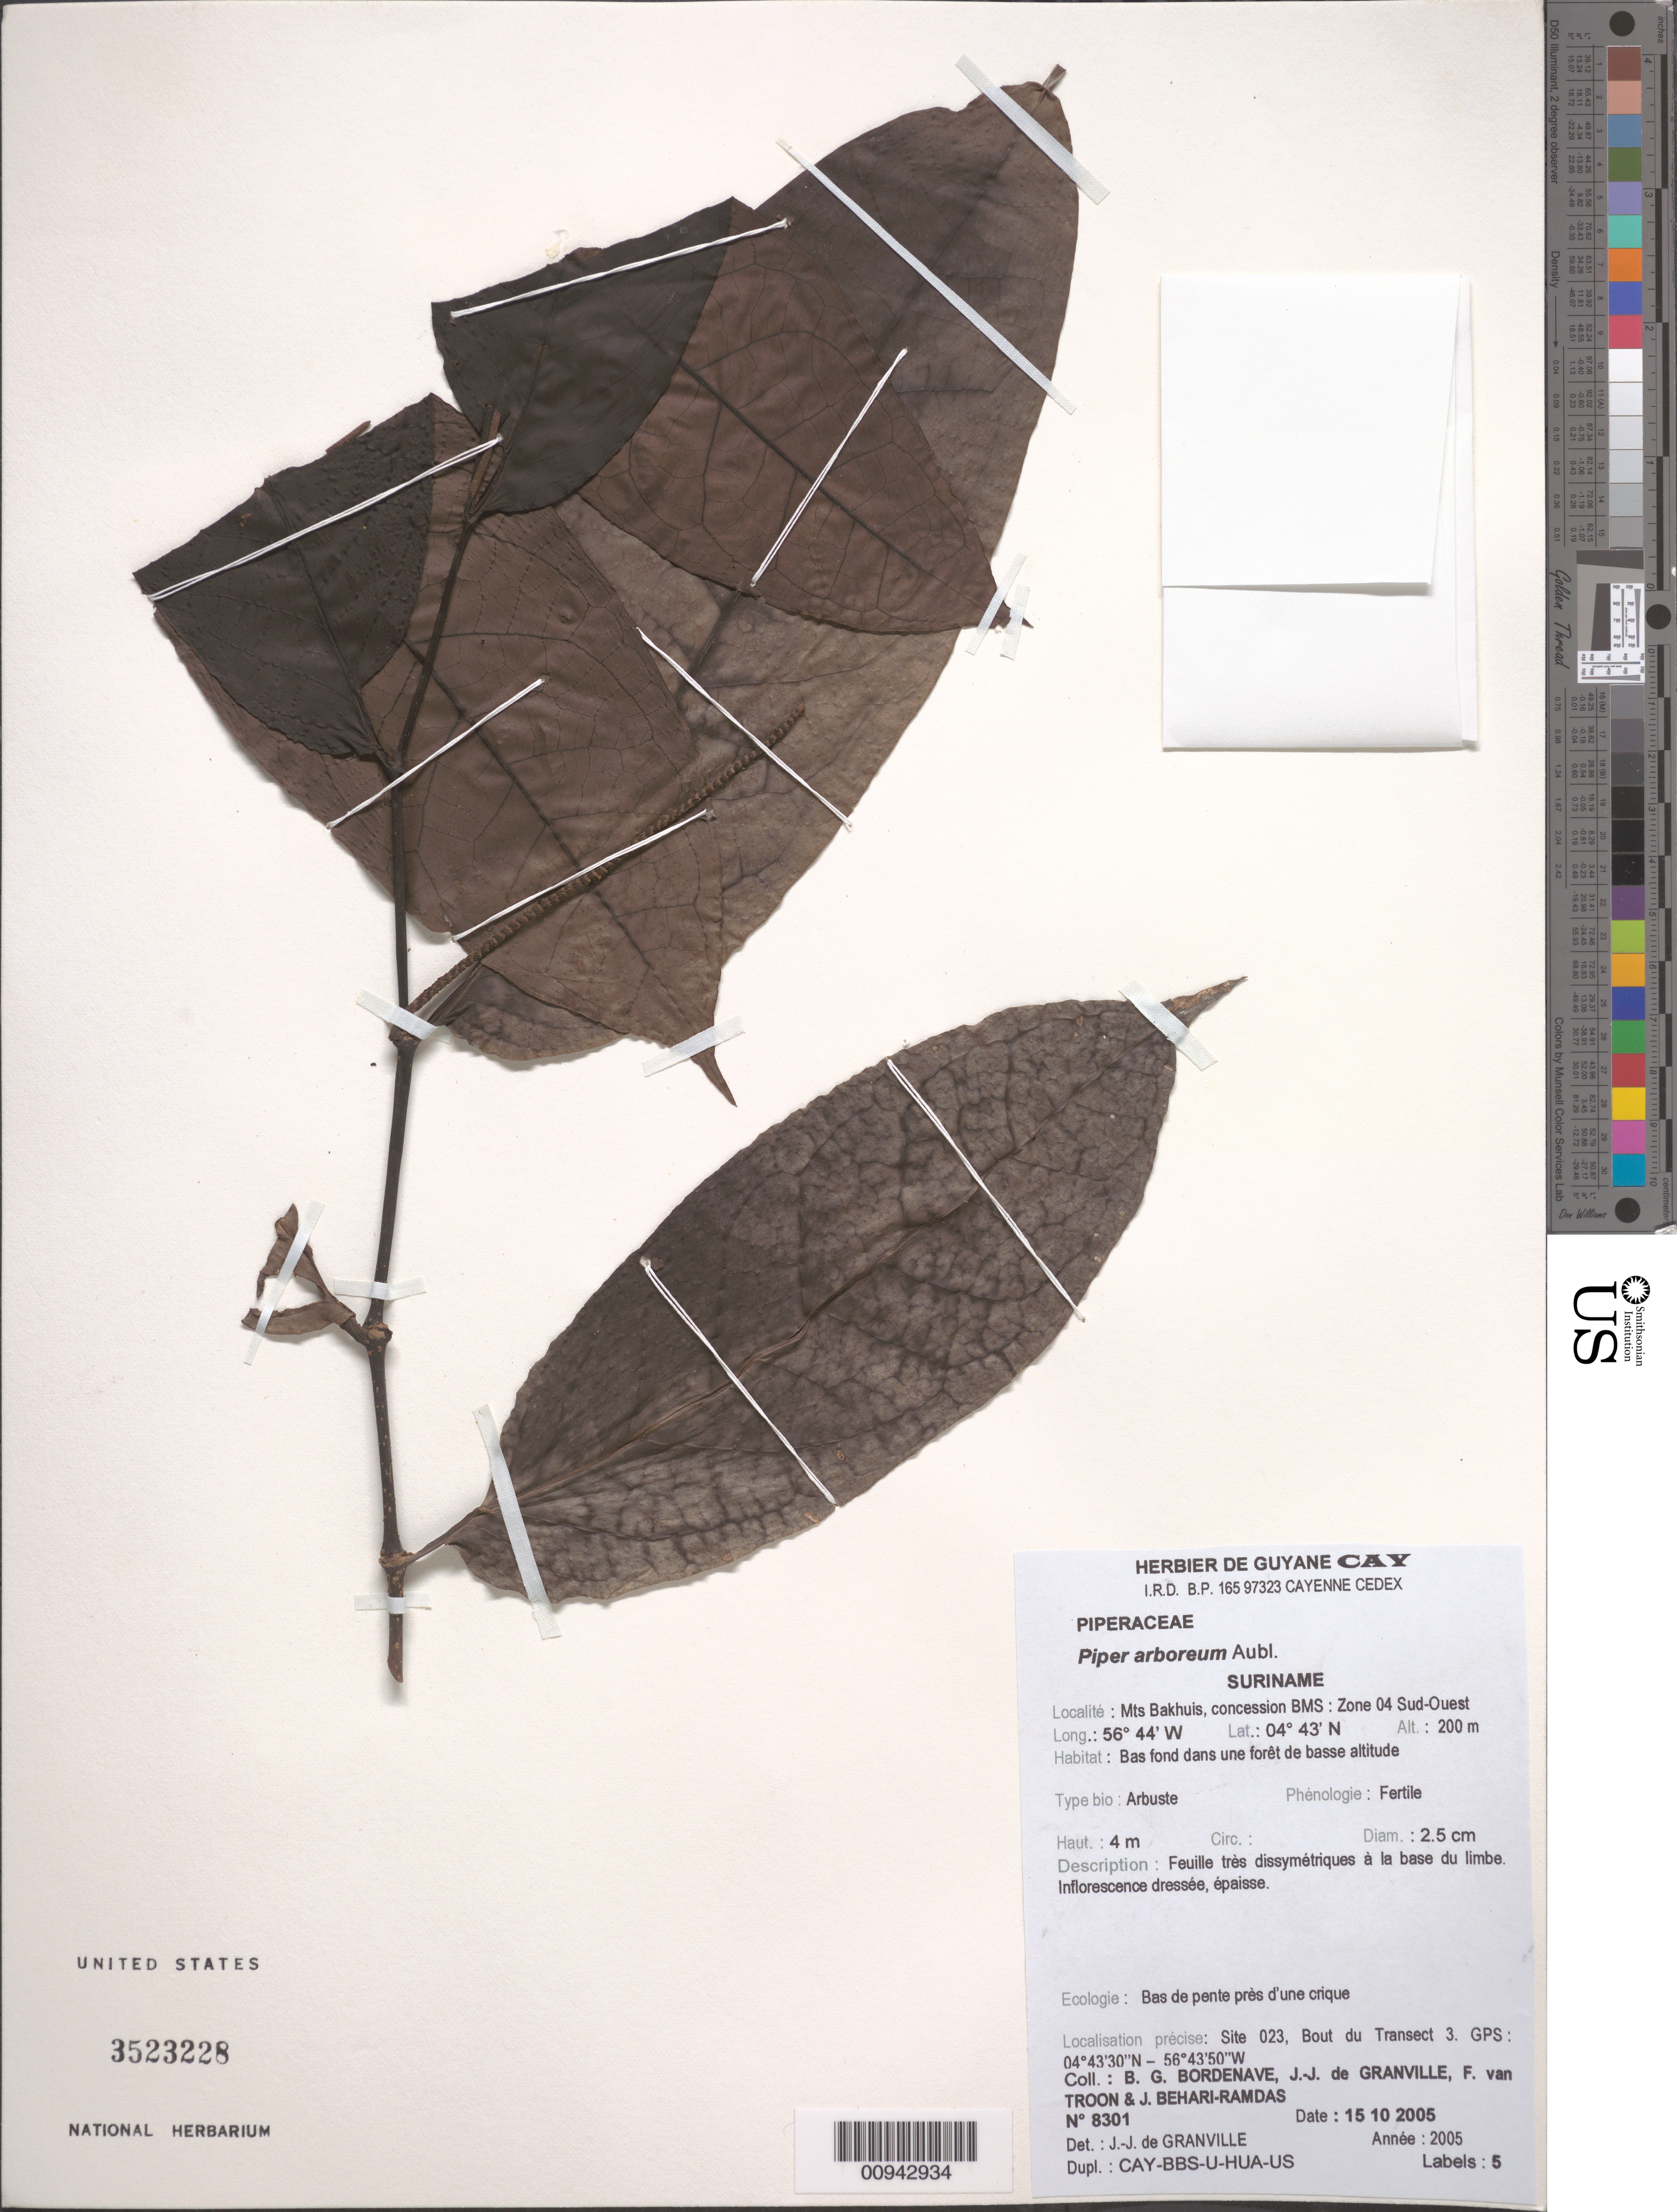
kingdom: Plantae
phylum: Tracheophyta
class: Magnoliopsida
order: Piperales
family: Piperaceae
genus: Piper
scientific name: Piper arboreum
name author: Aubl.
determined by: Granville, J. J. de, (CAY), Institut de Recherche pour le Developpement (IRD) (FRENCH GUIANA)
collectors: B. Bordenave, J.-J. de Granville, F. Van Troon & J. Behari-Ramdas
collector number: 8301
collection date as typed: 15-Oct-05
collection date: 2005-10-15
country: Suriname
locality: Mts Bakhuis, concession BMS: Zone 04 Sud-Ouest. Site 023, Bout du Transect 3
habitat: Bas fond dans une foret de basse altitude. Bas de pente pres d'une crique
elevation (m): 200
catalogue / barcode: US 3523228